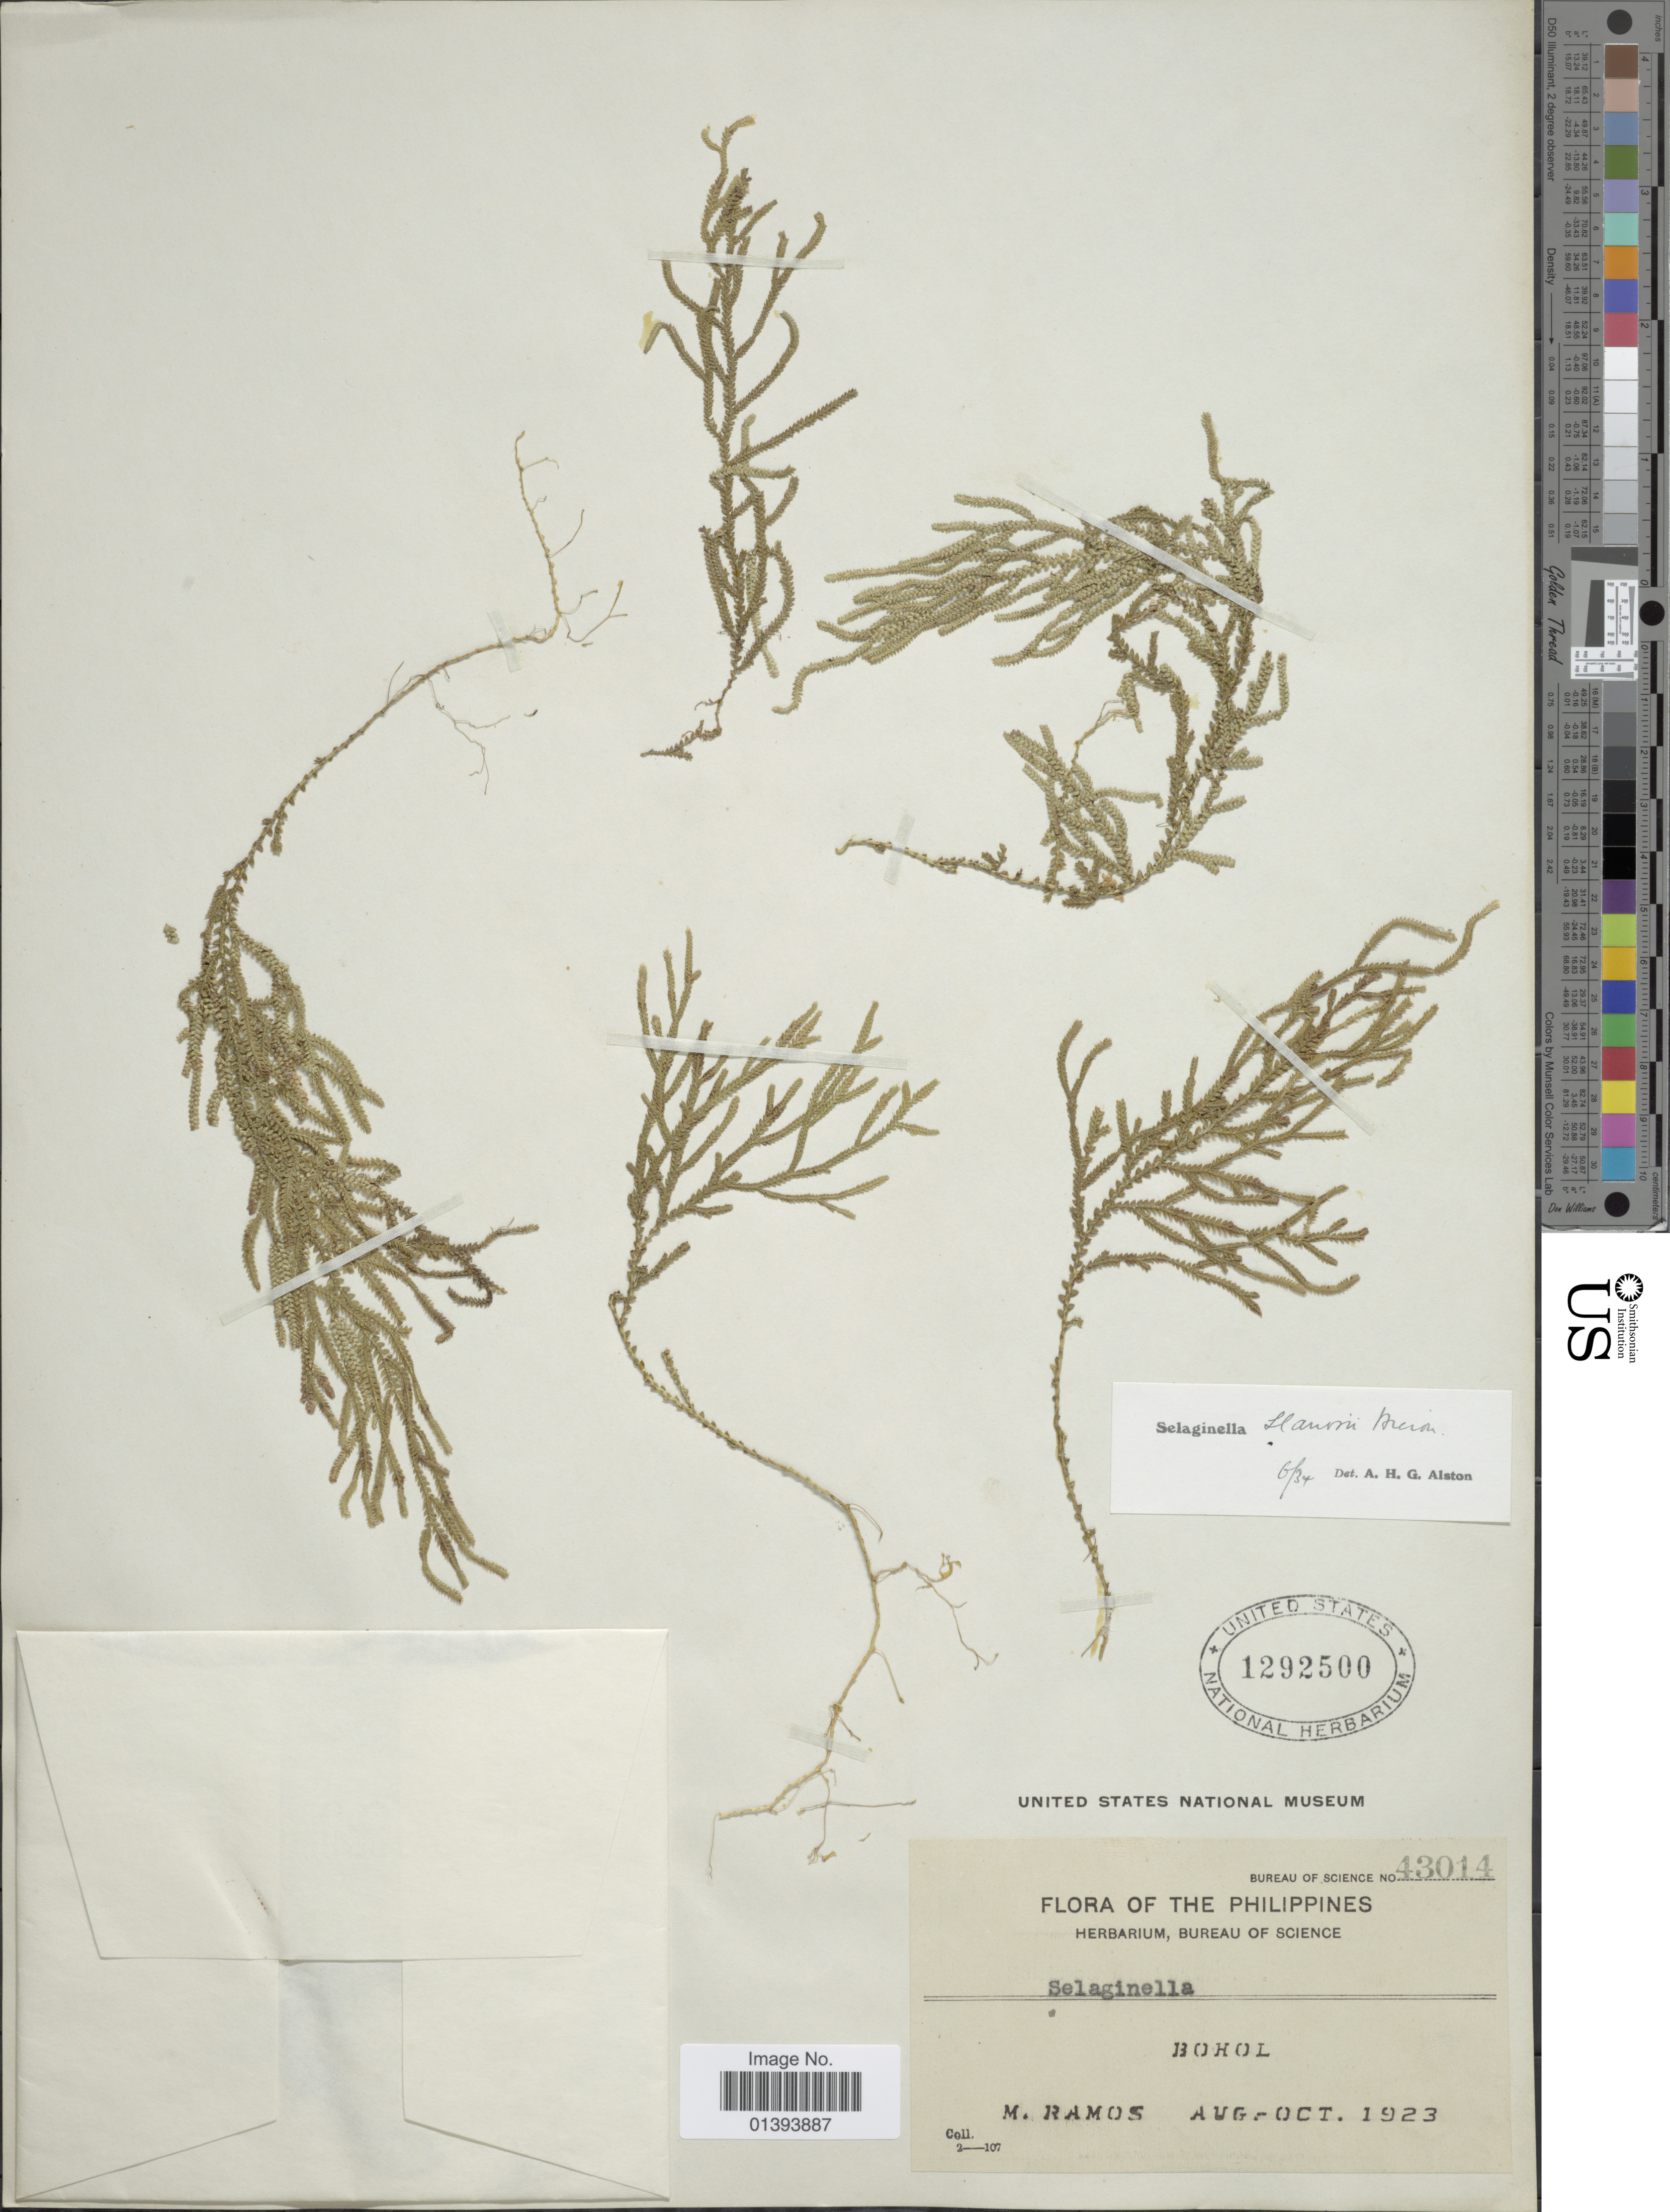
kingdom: Plantae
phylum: Tracheophyta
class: Lycopodiopsida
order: Selaginellales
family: Selaginellaceae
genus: Selaginella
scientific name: Selaginella llanosii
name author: Hieron. in Elmer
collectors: M. Ramos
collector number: Bureau of Science 43014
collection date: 1923-08/1923-10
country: Philippines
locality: Bohol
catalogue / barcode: US 1292500